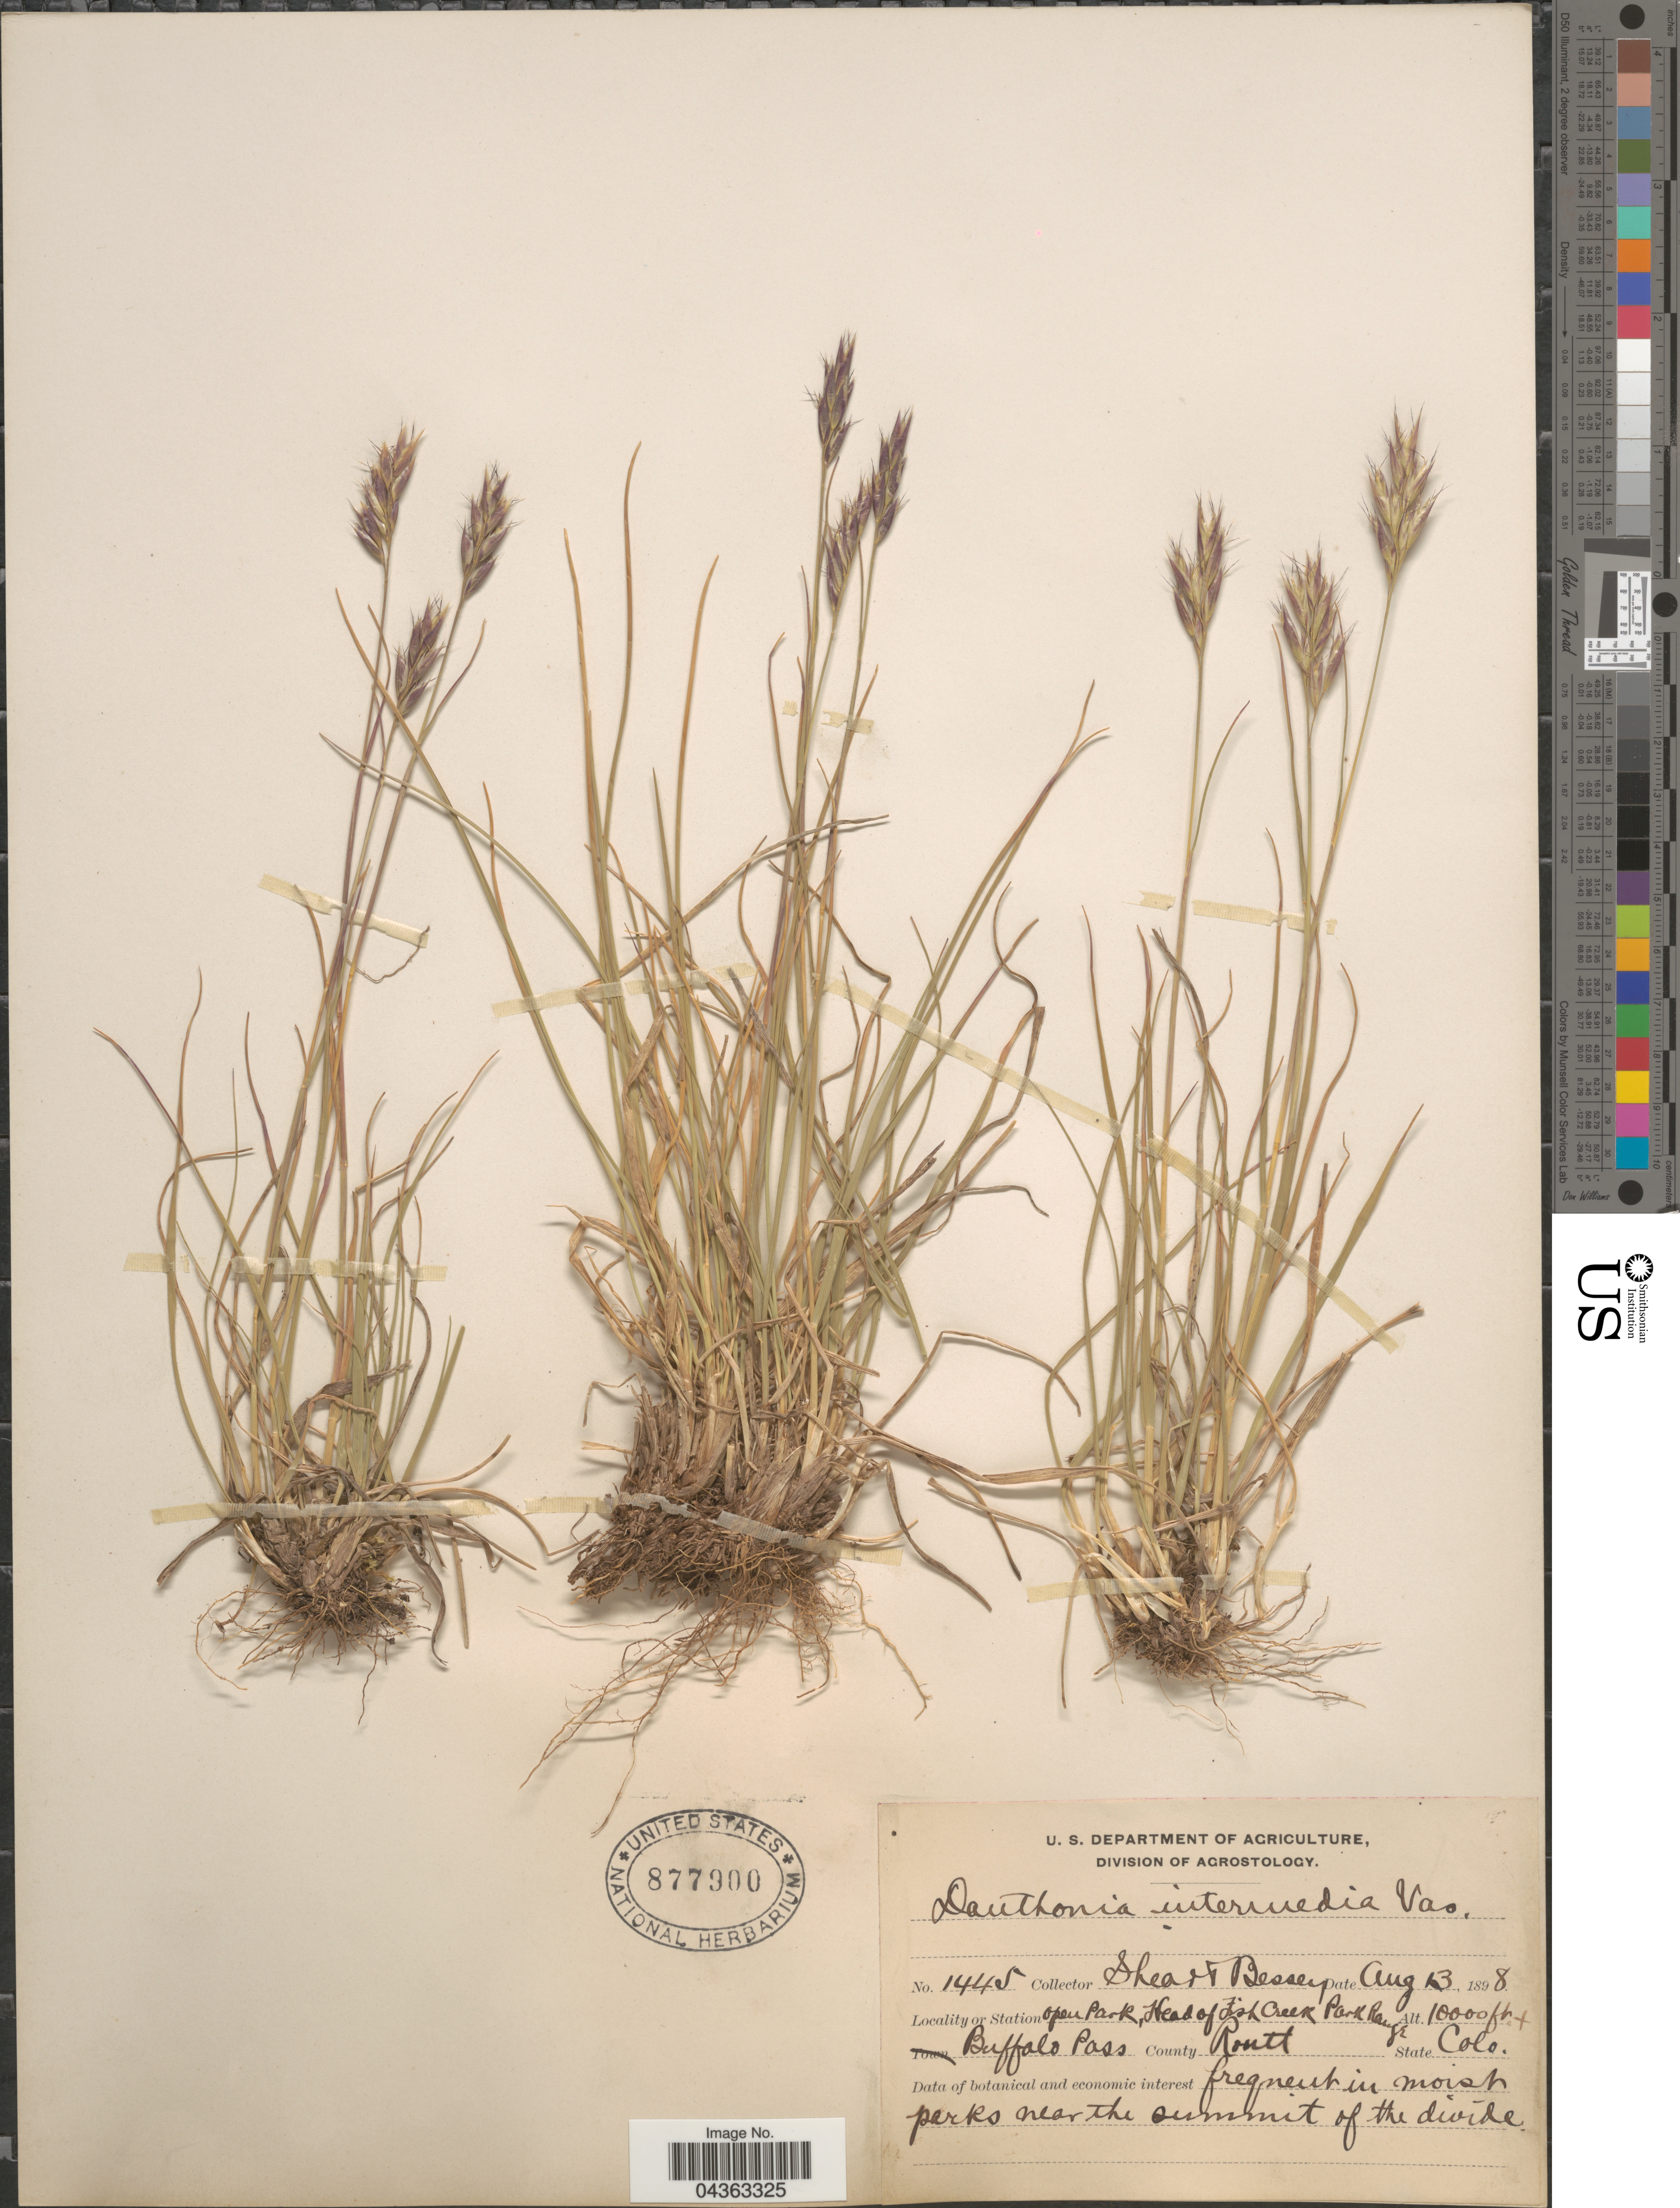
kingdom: Plantae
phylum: Tracheophyta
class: Liliopsida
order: Poales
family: Poaceae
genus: Danthonia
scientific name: Danthonia intermedia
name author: Vasey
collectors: -- Shear & -. Bessey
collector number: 1445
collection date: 1898-08-13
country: United States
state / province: Colorado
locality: Station Open Park, Head of Fish Creek Park Range. Buffalo Pass. County Routt.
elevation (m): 3048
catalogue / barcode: US 877900